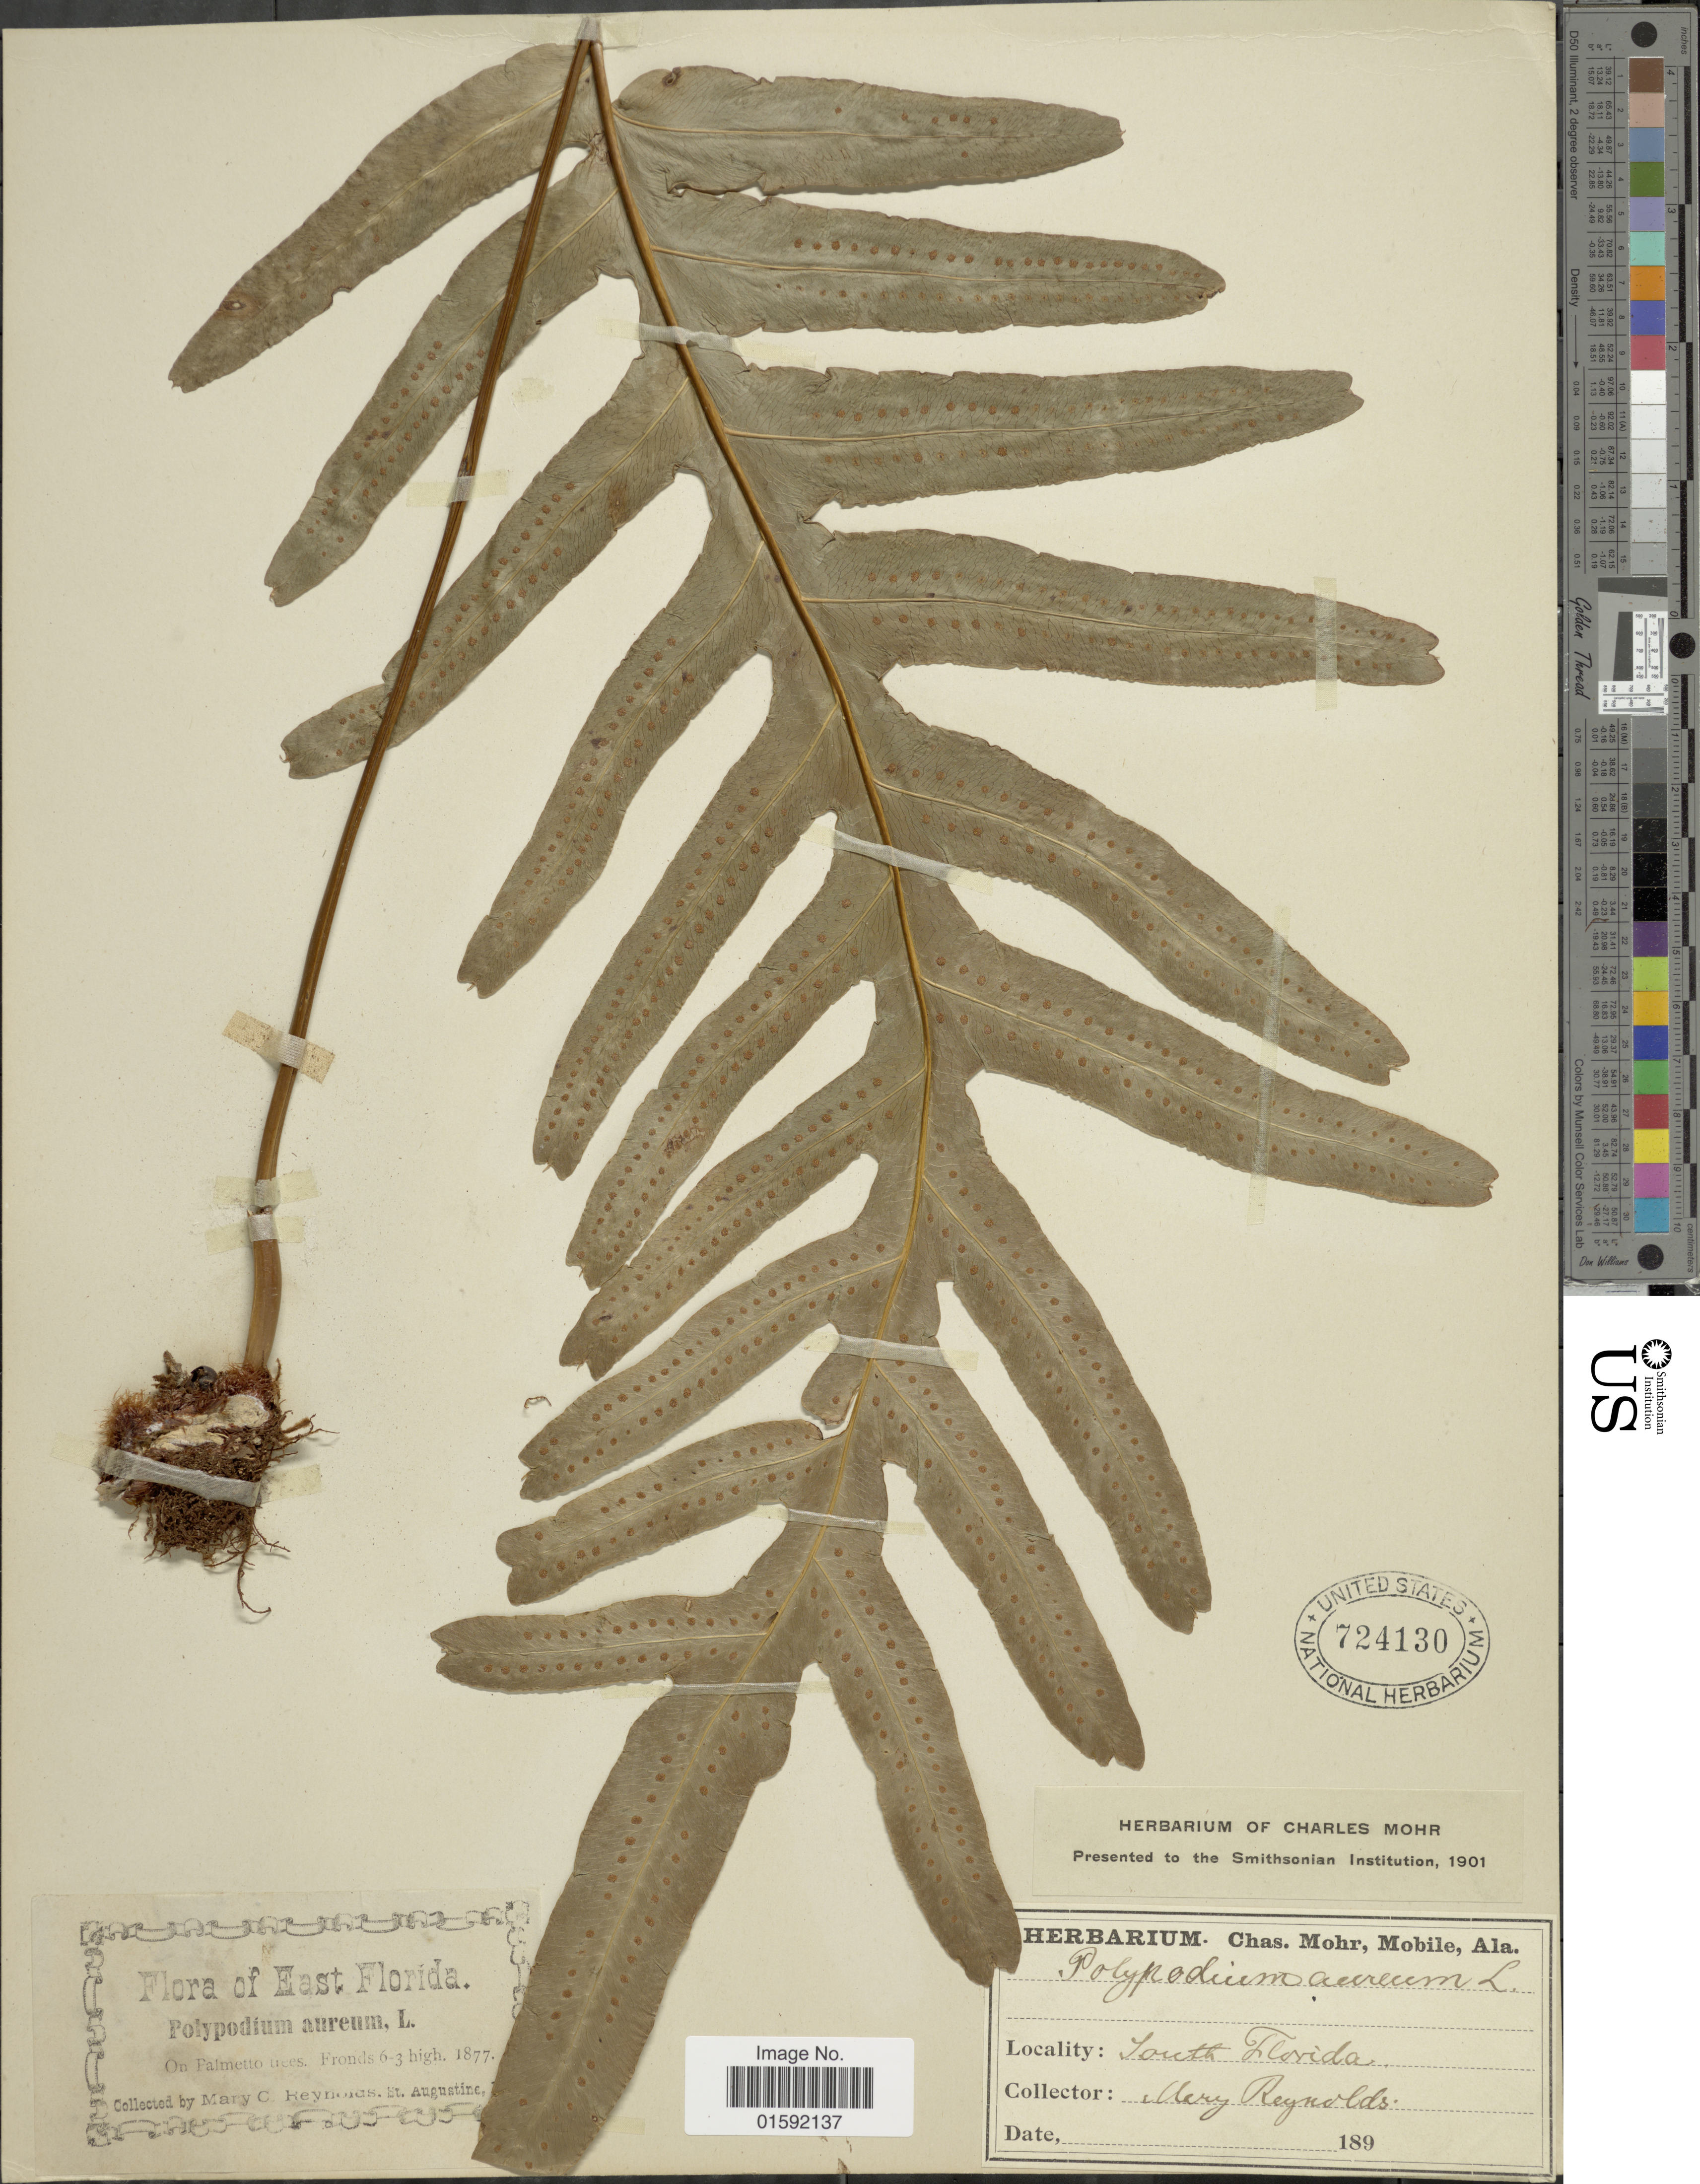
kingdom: Plantae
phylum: Tracheophyta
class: Polypodiopsida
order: Polypodiales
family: Polypodiaceae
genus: Phlebodium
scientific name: Phlebodium areolatum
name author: (Humb. & Bonap. ex Willd.) J. Sm.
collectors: M. Reynolds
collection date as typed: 189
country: United States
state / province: Florida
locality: South Florida, East Florida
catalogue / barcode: US 724130